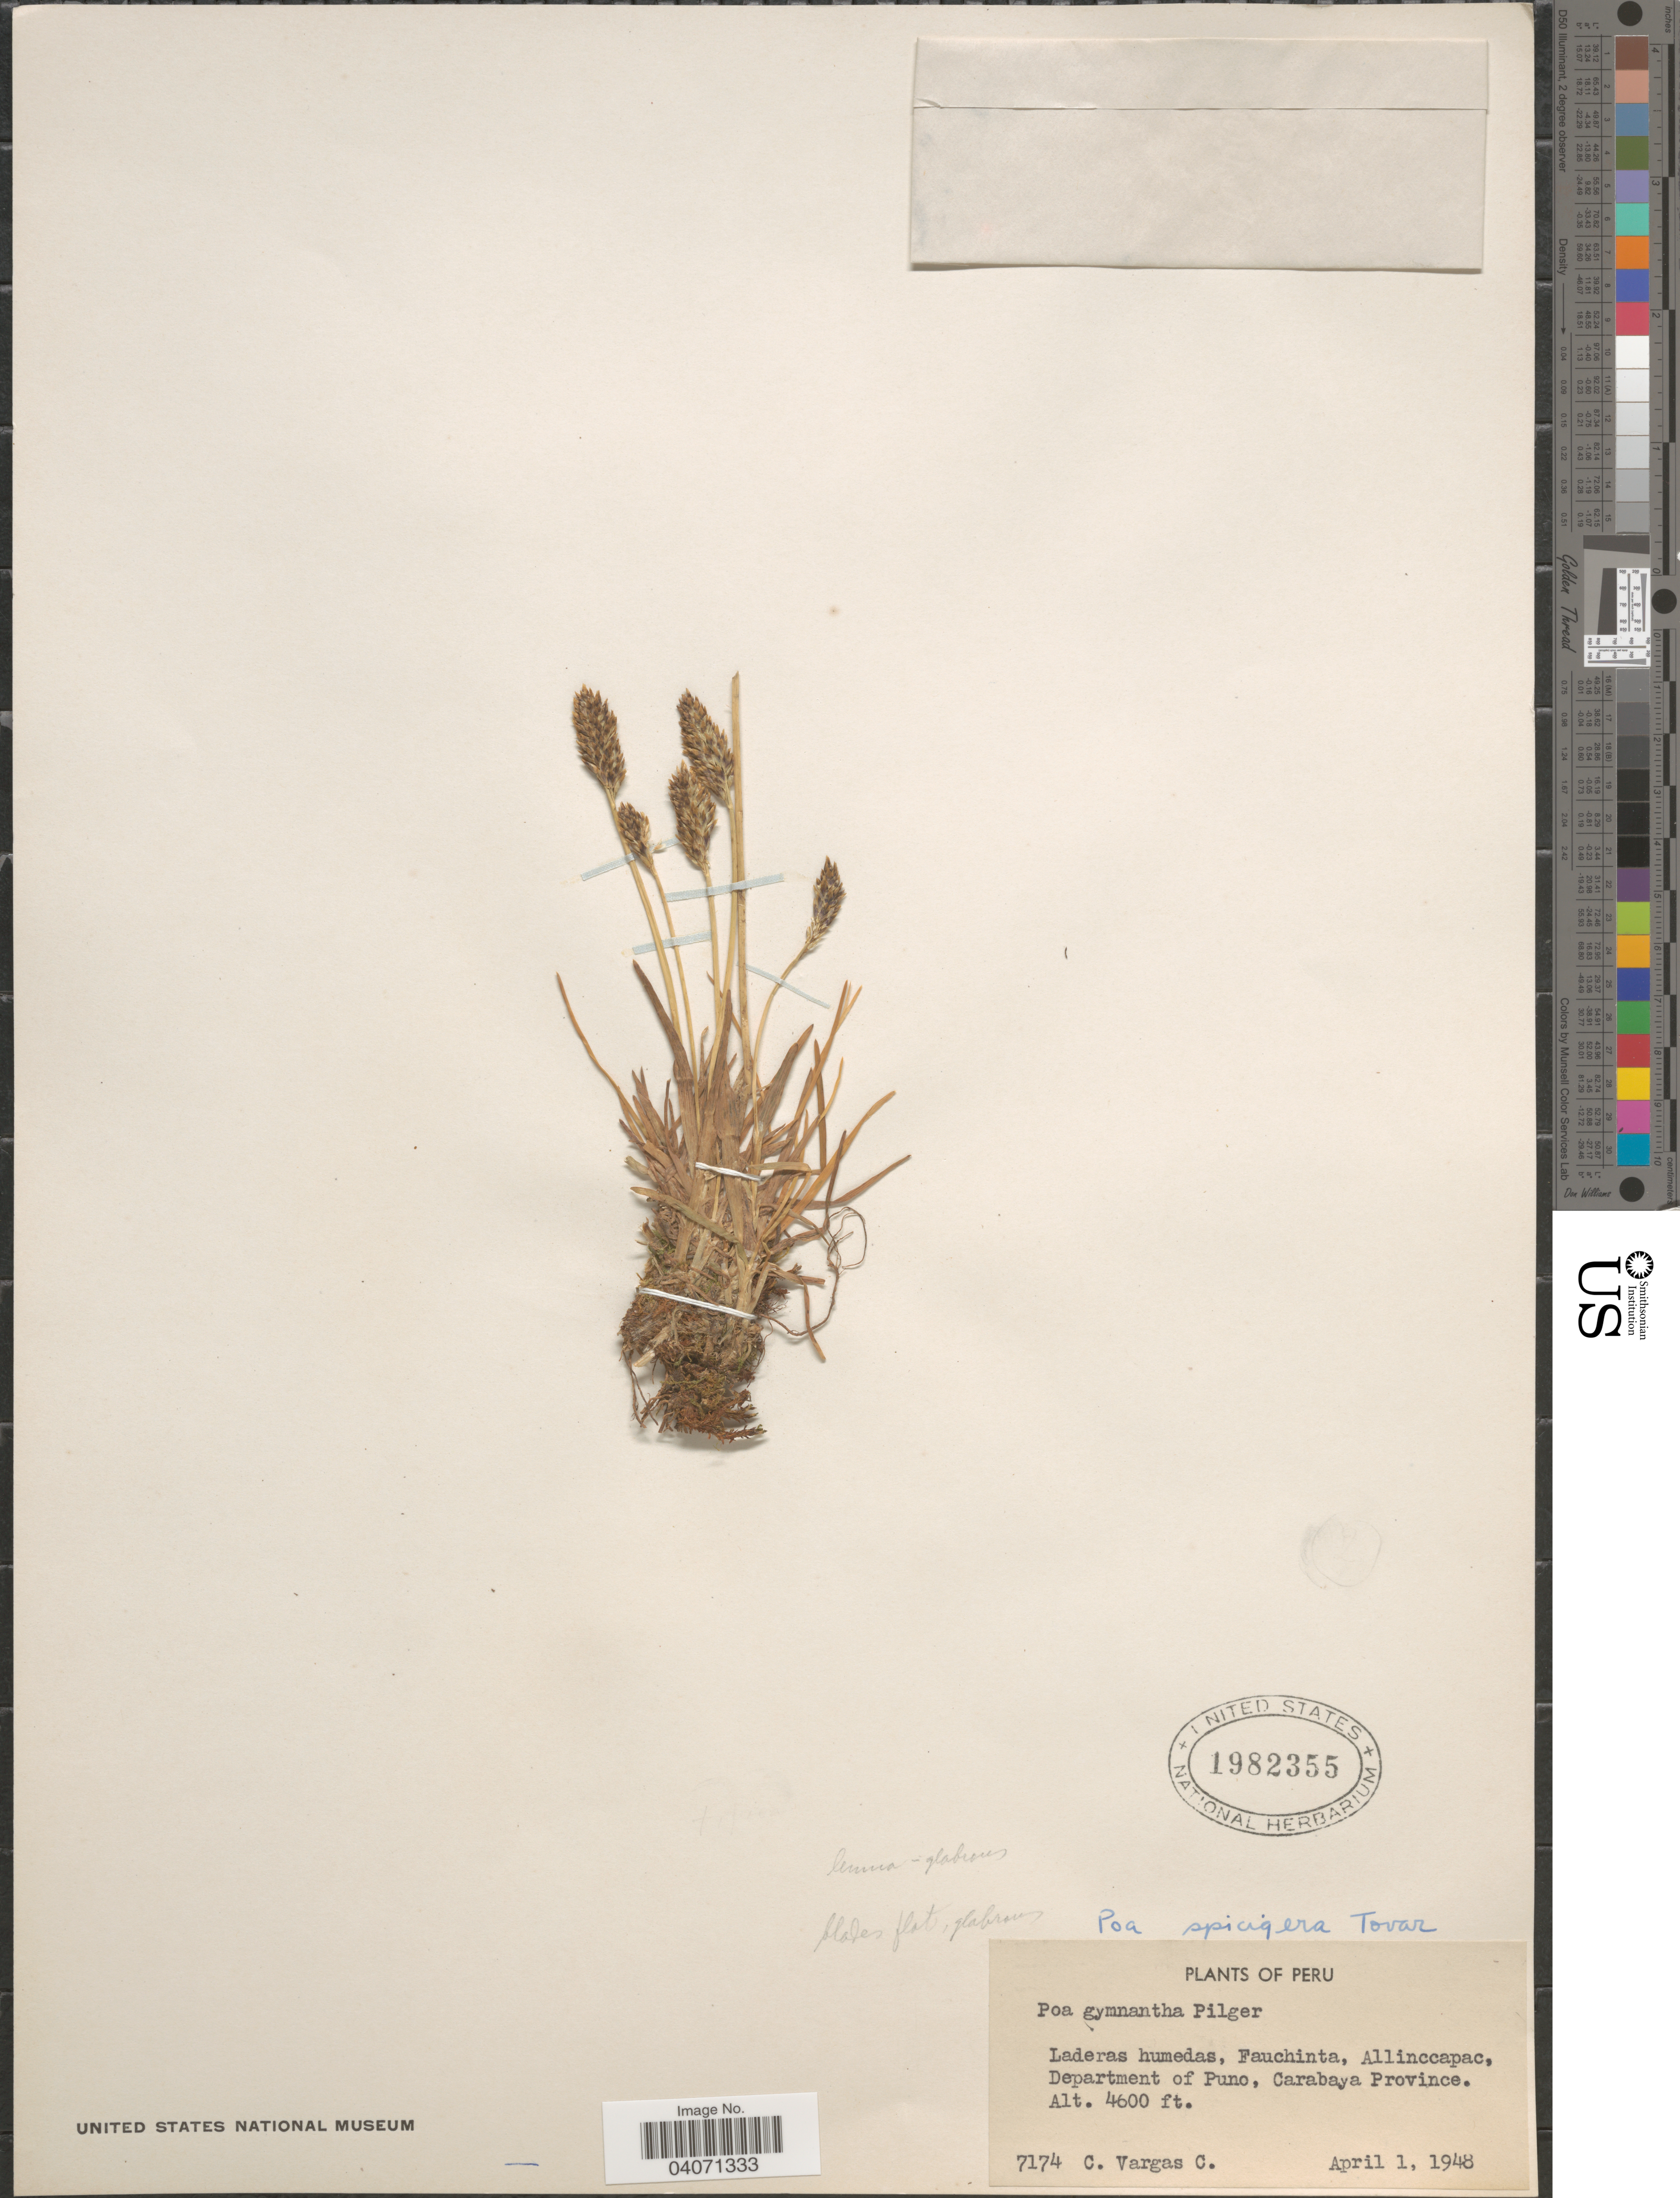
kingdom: Plantae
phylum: Tracheophyta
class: Liliopsida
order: Poales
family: Poaceae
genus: Poa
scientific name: Poa spicigera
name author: Tovar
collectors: C. Vargas Calderón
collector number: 7174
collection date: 1948-04-01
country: Peru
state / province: Puno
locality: Laderas humedas, Fauchinta, Allinccapac, Department of Puno, Carabaya Province.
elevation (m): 1402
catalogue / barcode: US 1982355